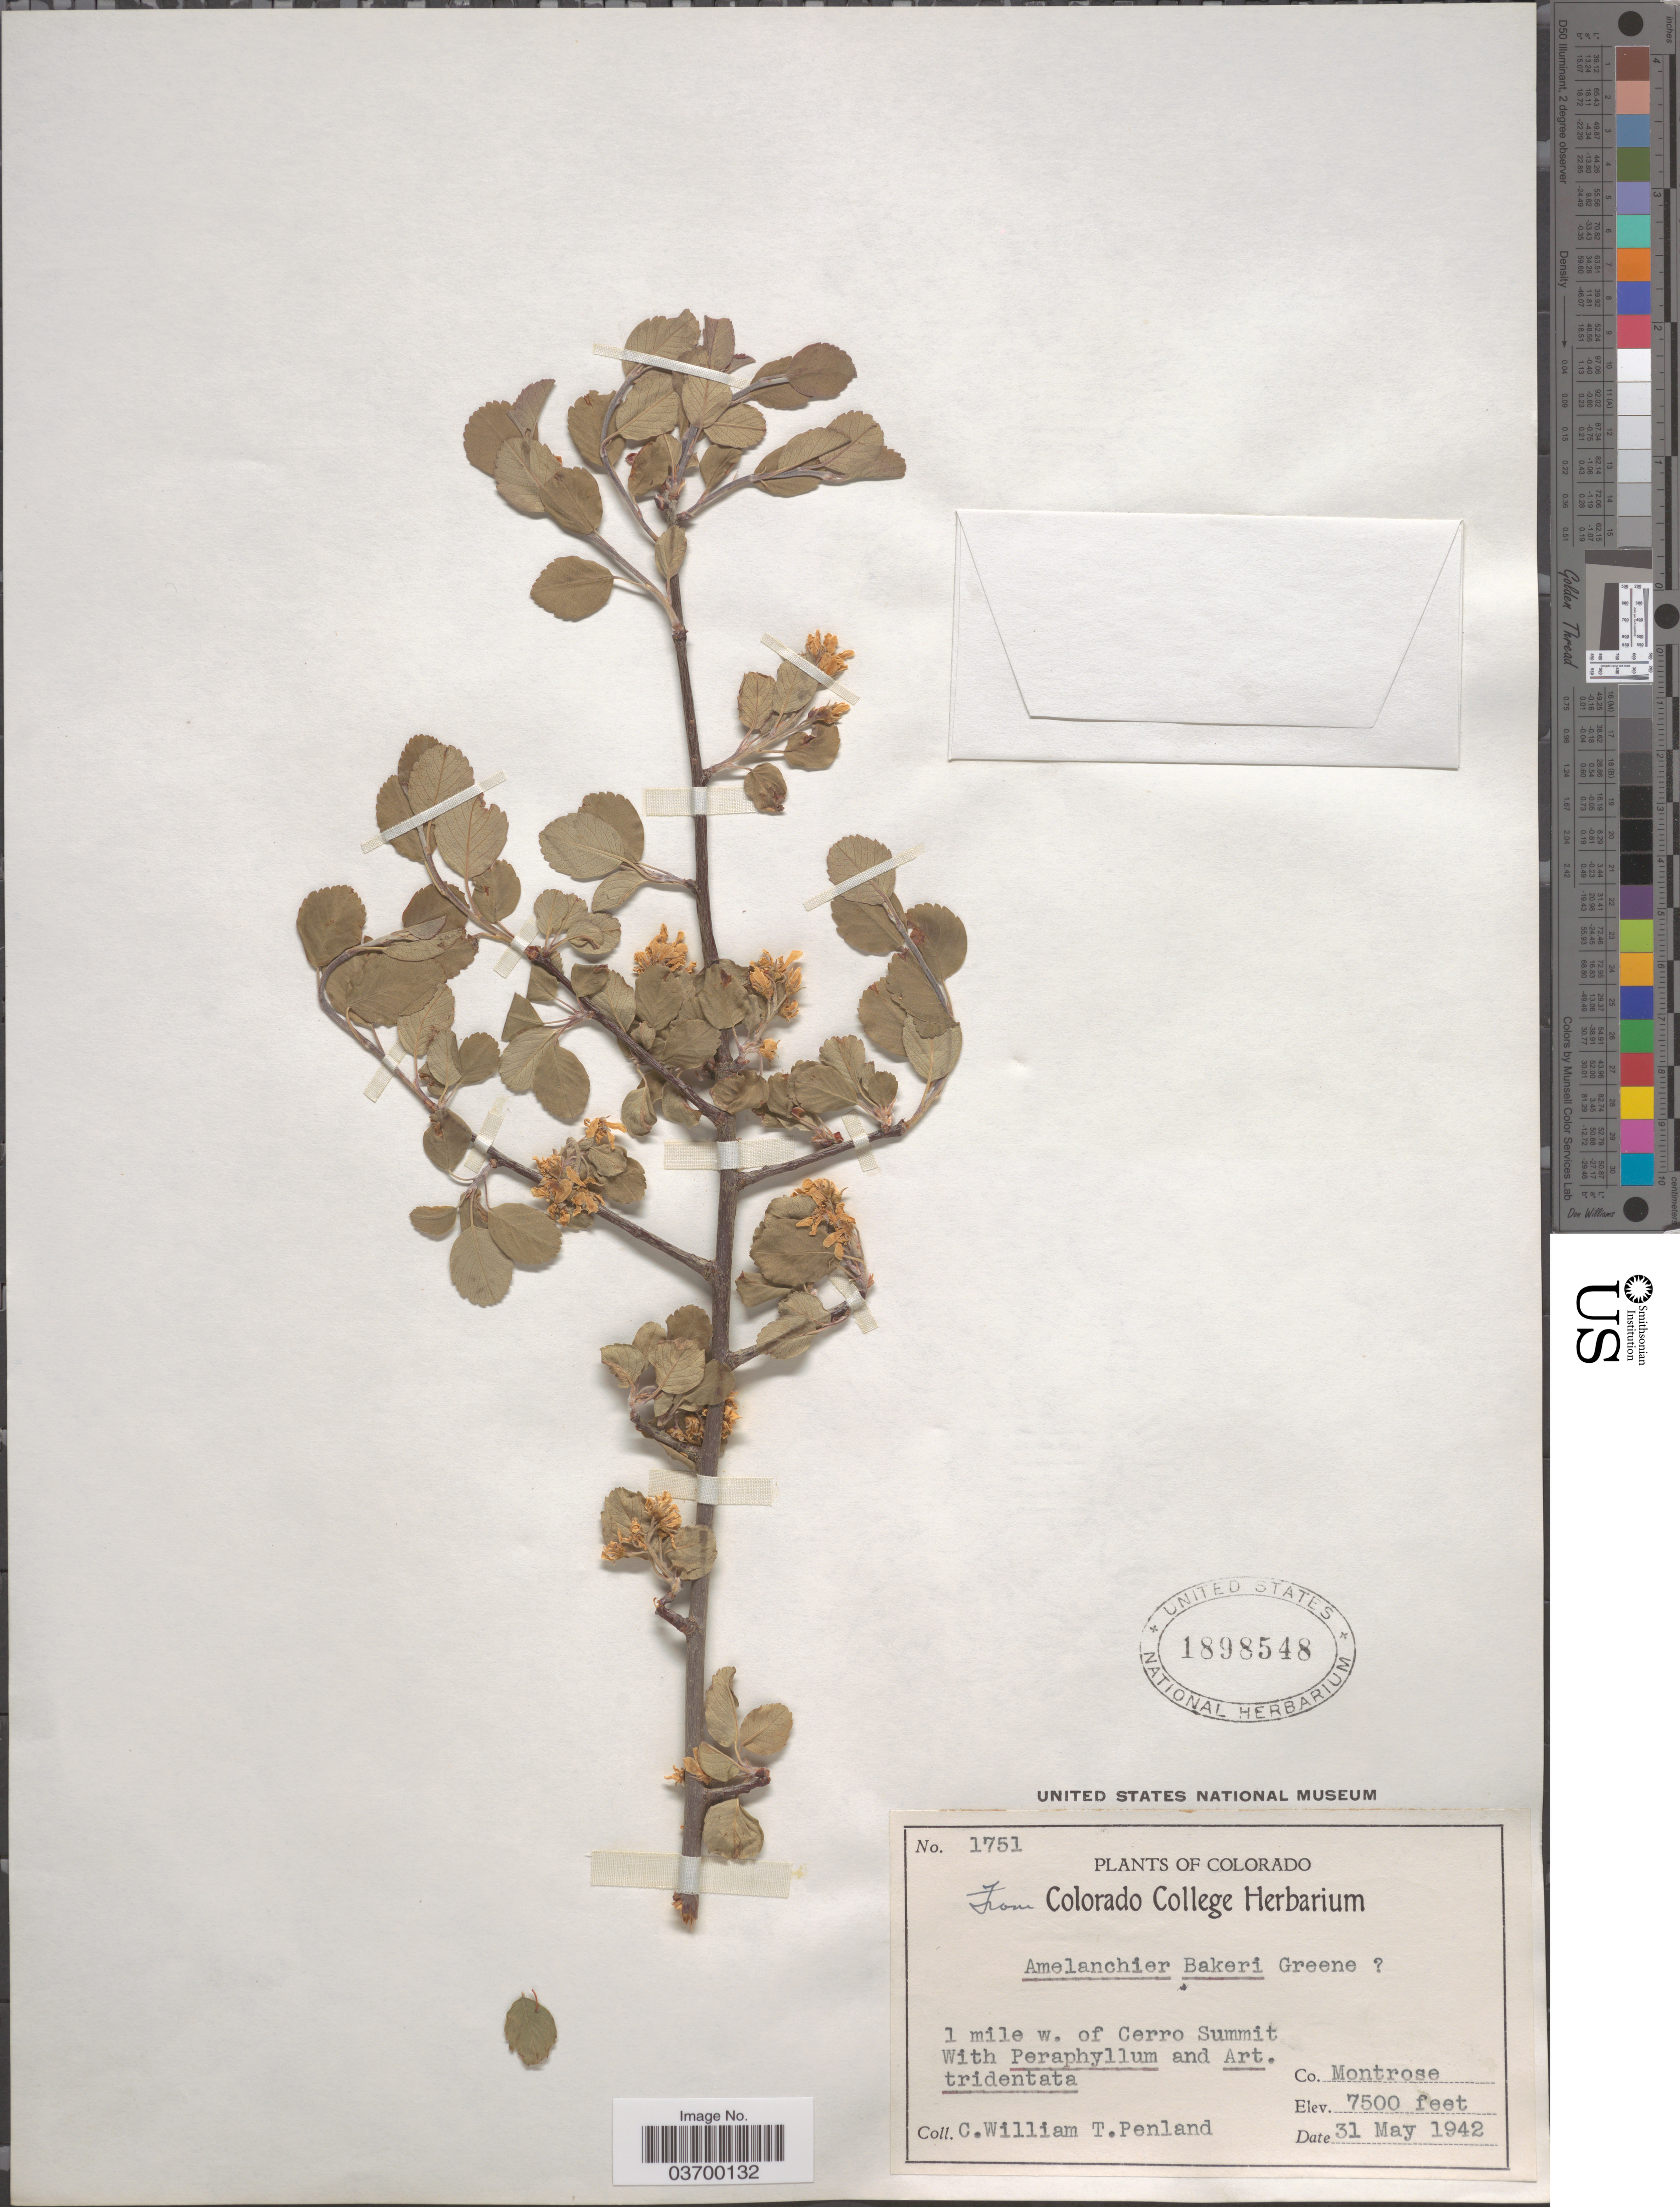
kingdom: Plantae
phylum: Tracheophyta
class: Magnoliopsida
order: Rosales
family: Rosaceae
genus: Amelanchier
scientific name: Amelanchier bakeri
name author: Greene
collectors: C. W. Penland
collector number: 1751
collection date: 1942-05-31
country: United States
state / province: Colorado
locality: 1 mile w. of Cerro Summit. Co. Montrose.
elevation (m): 2286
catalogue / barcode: US 1898548